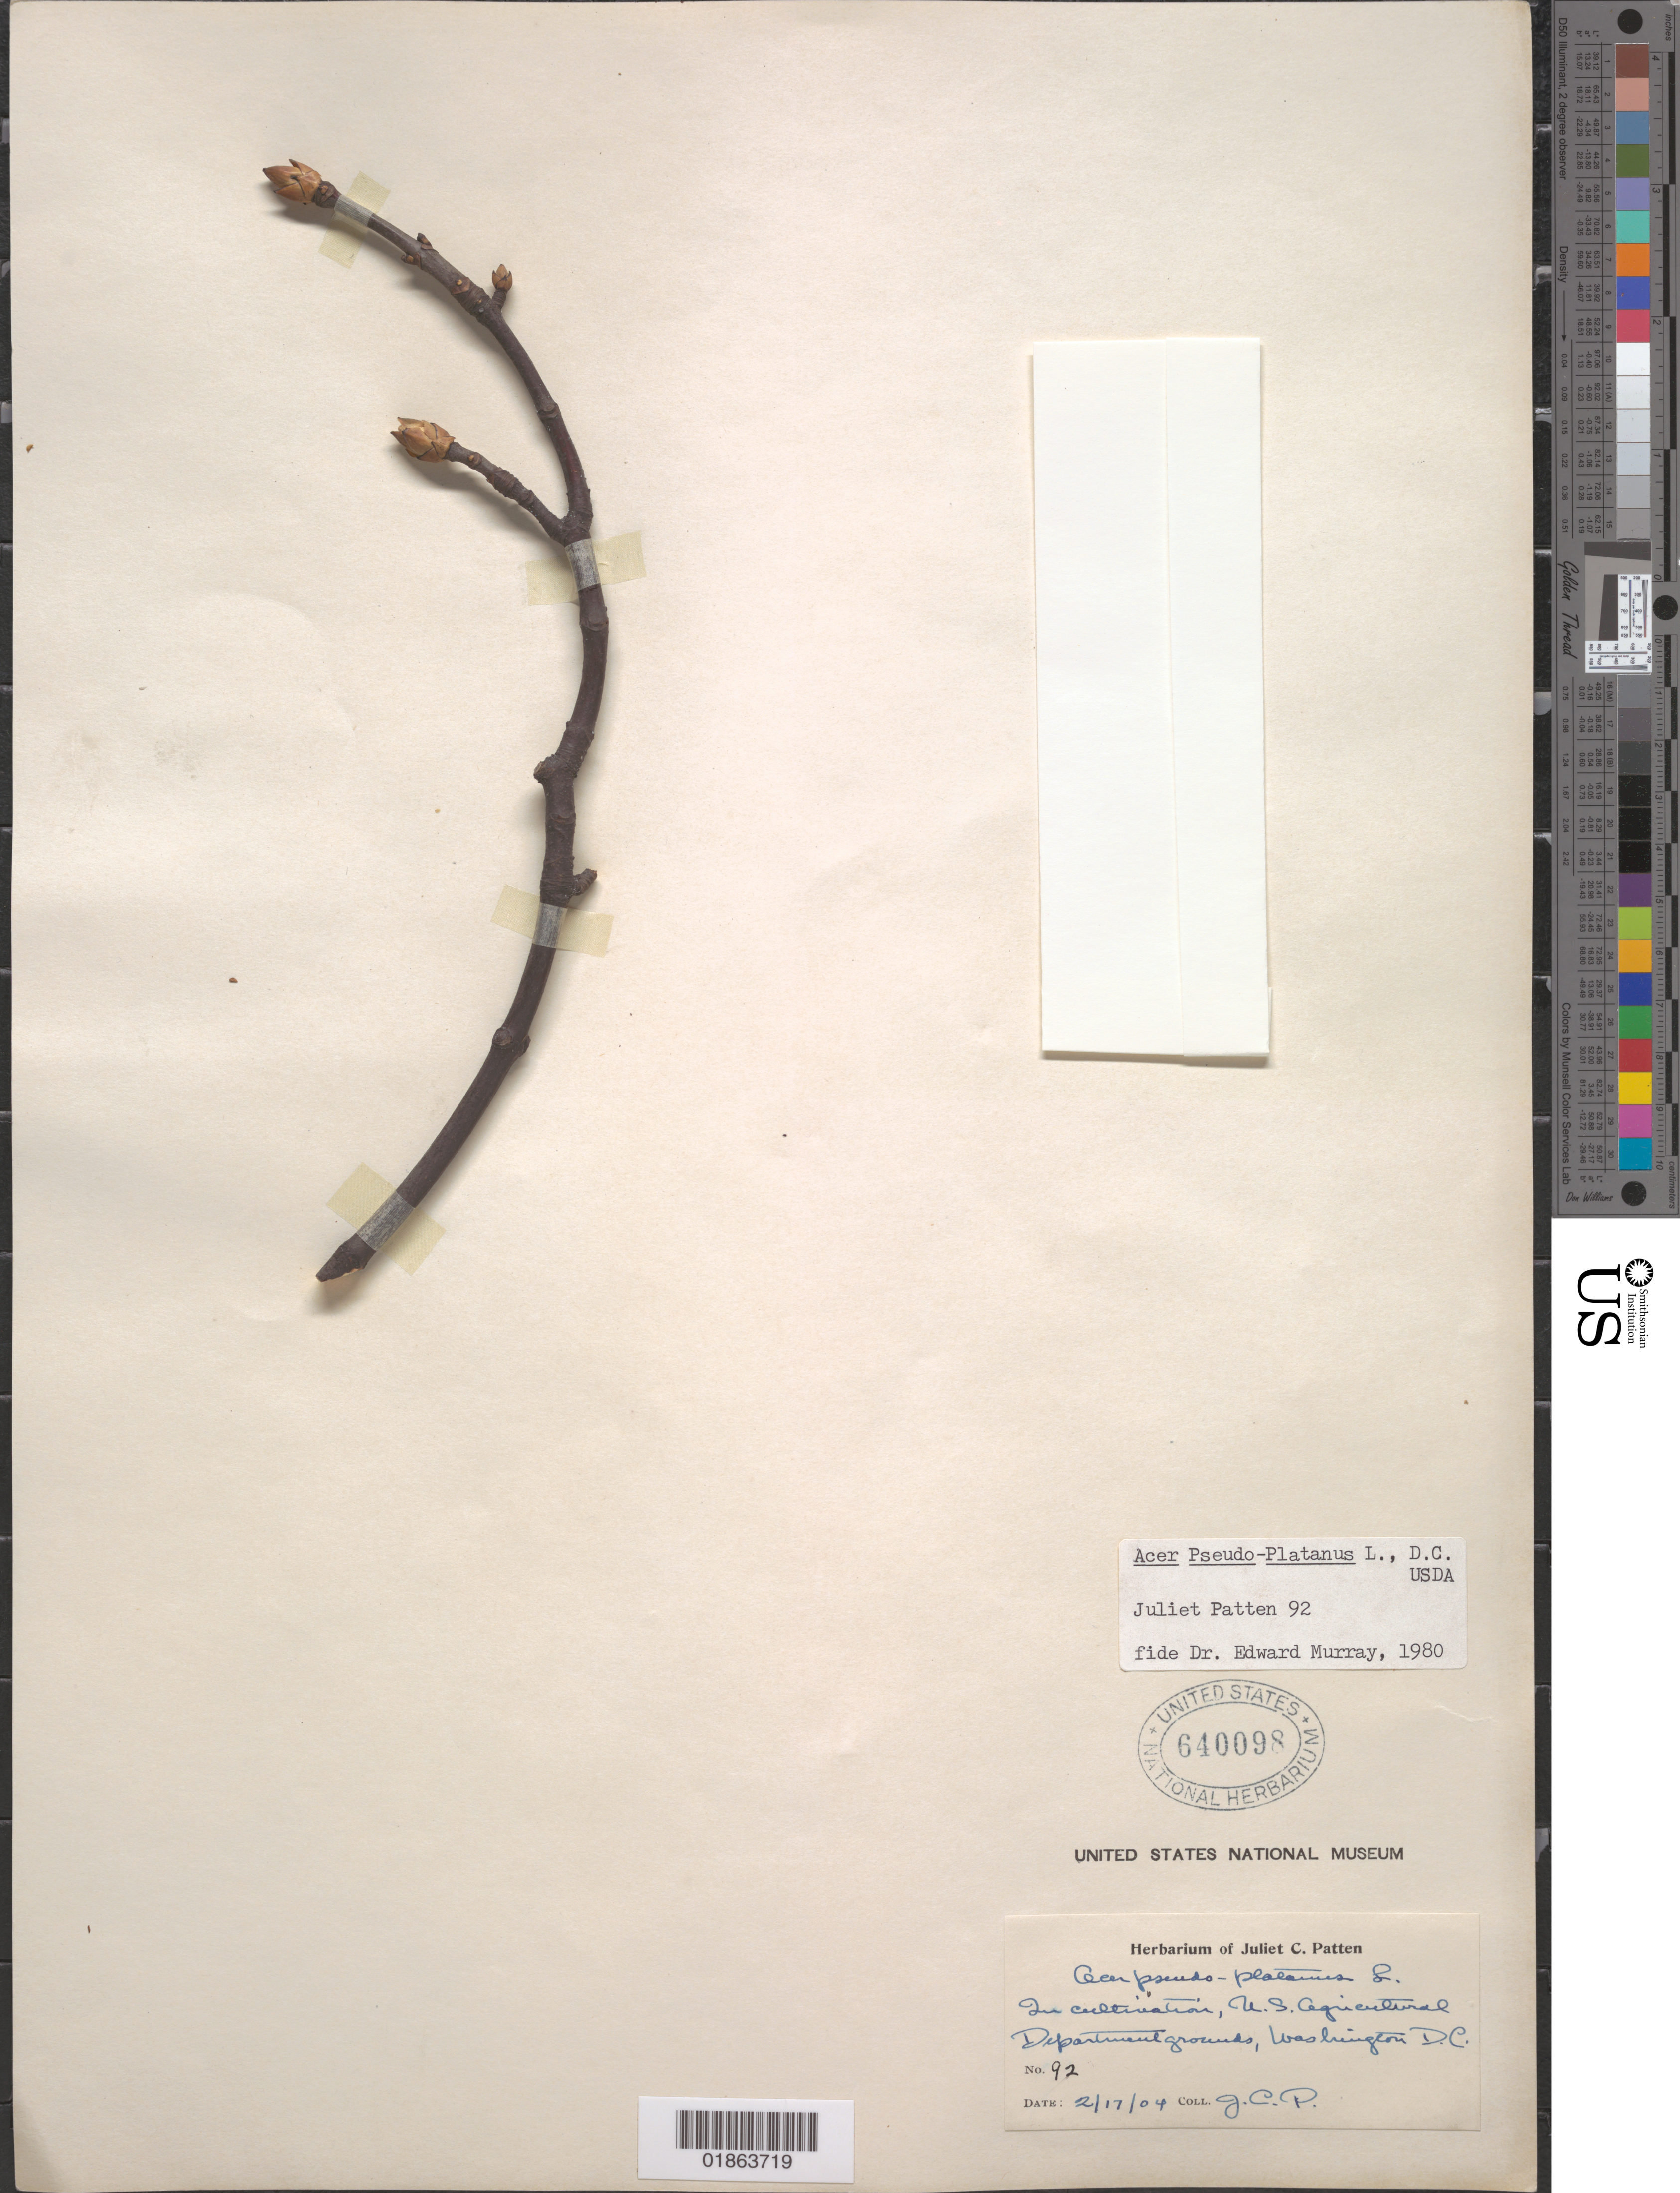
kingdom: Plantae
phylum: Tracheophyta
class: Magnoliopsida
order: Sapindales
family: Sapindaceae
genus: Acer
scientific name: Acer pseudoplatanus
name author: L.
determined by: Murray, Edward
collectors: J. Patten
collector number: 92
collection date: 1904-02-17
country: United States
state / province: District of Columbia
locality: U.S. Agricultural Deptartment grounds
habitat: Cultivated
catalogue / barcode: US 640098